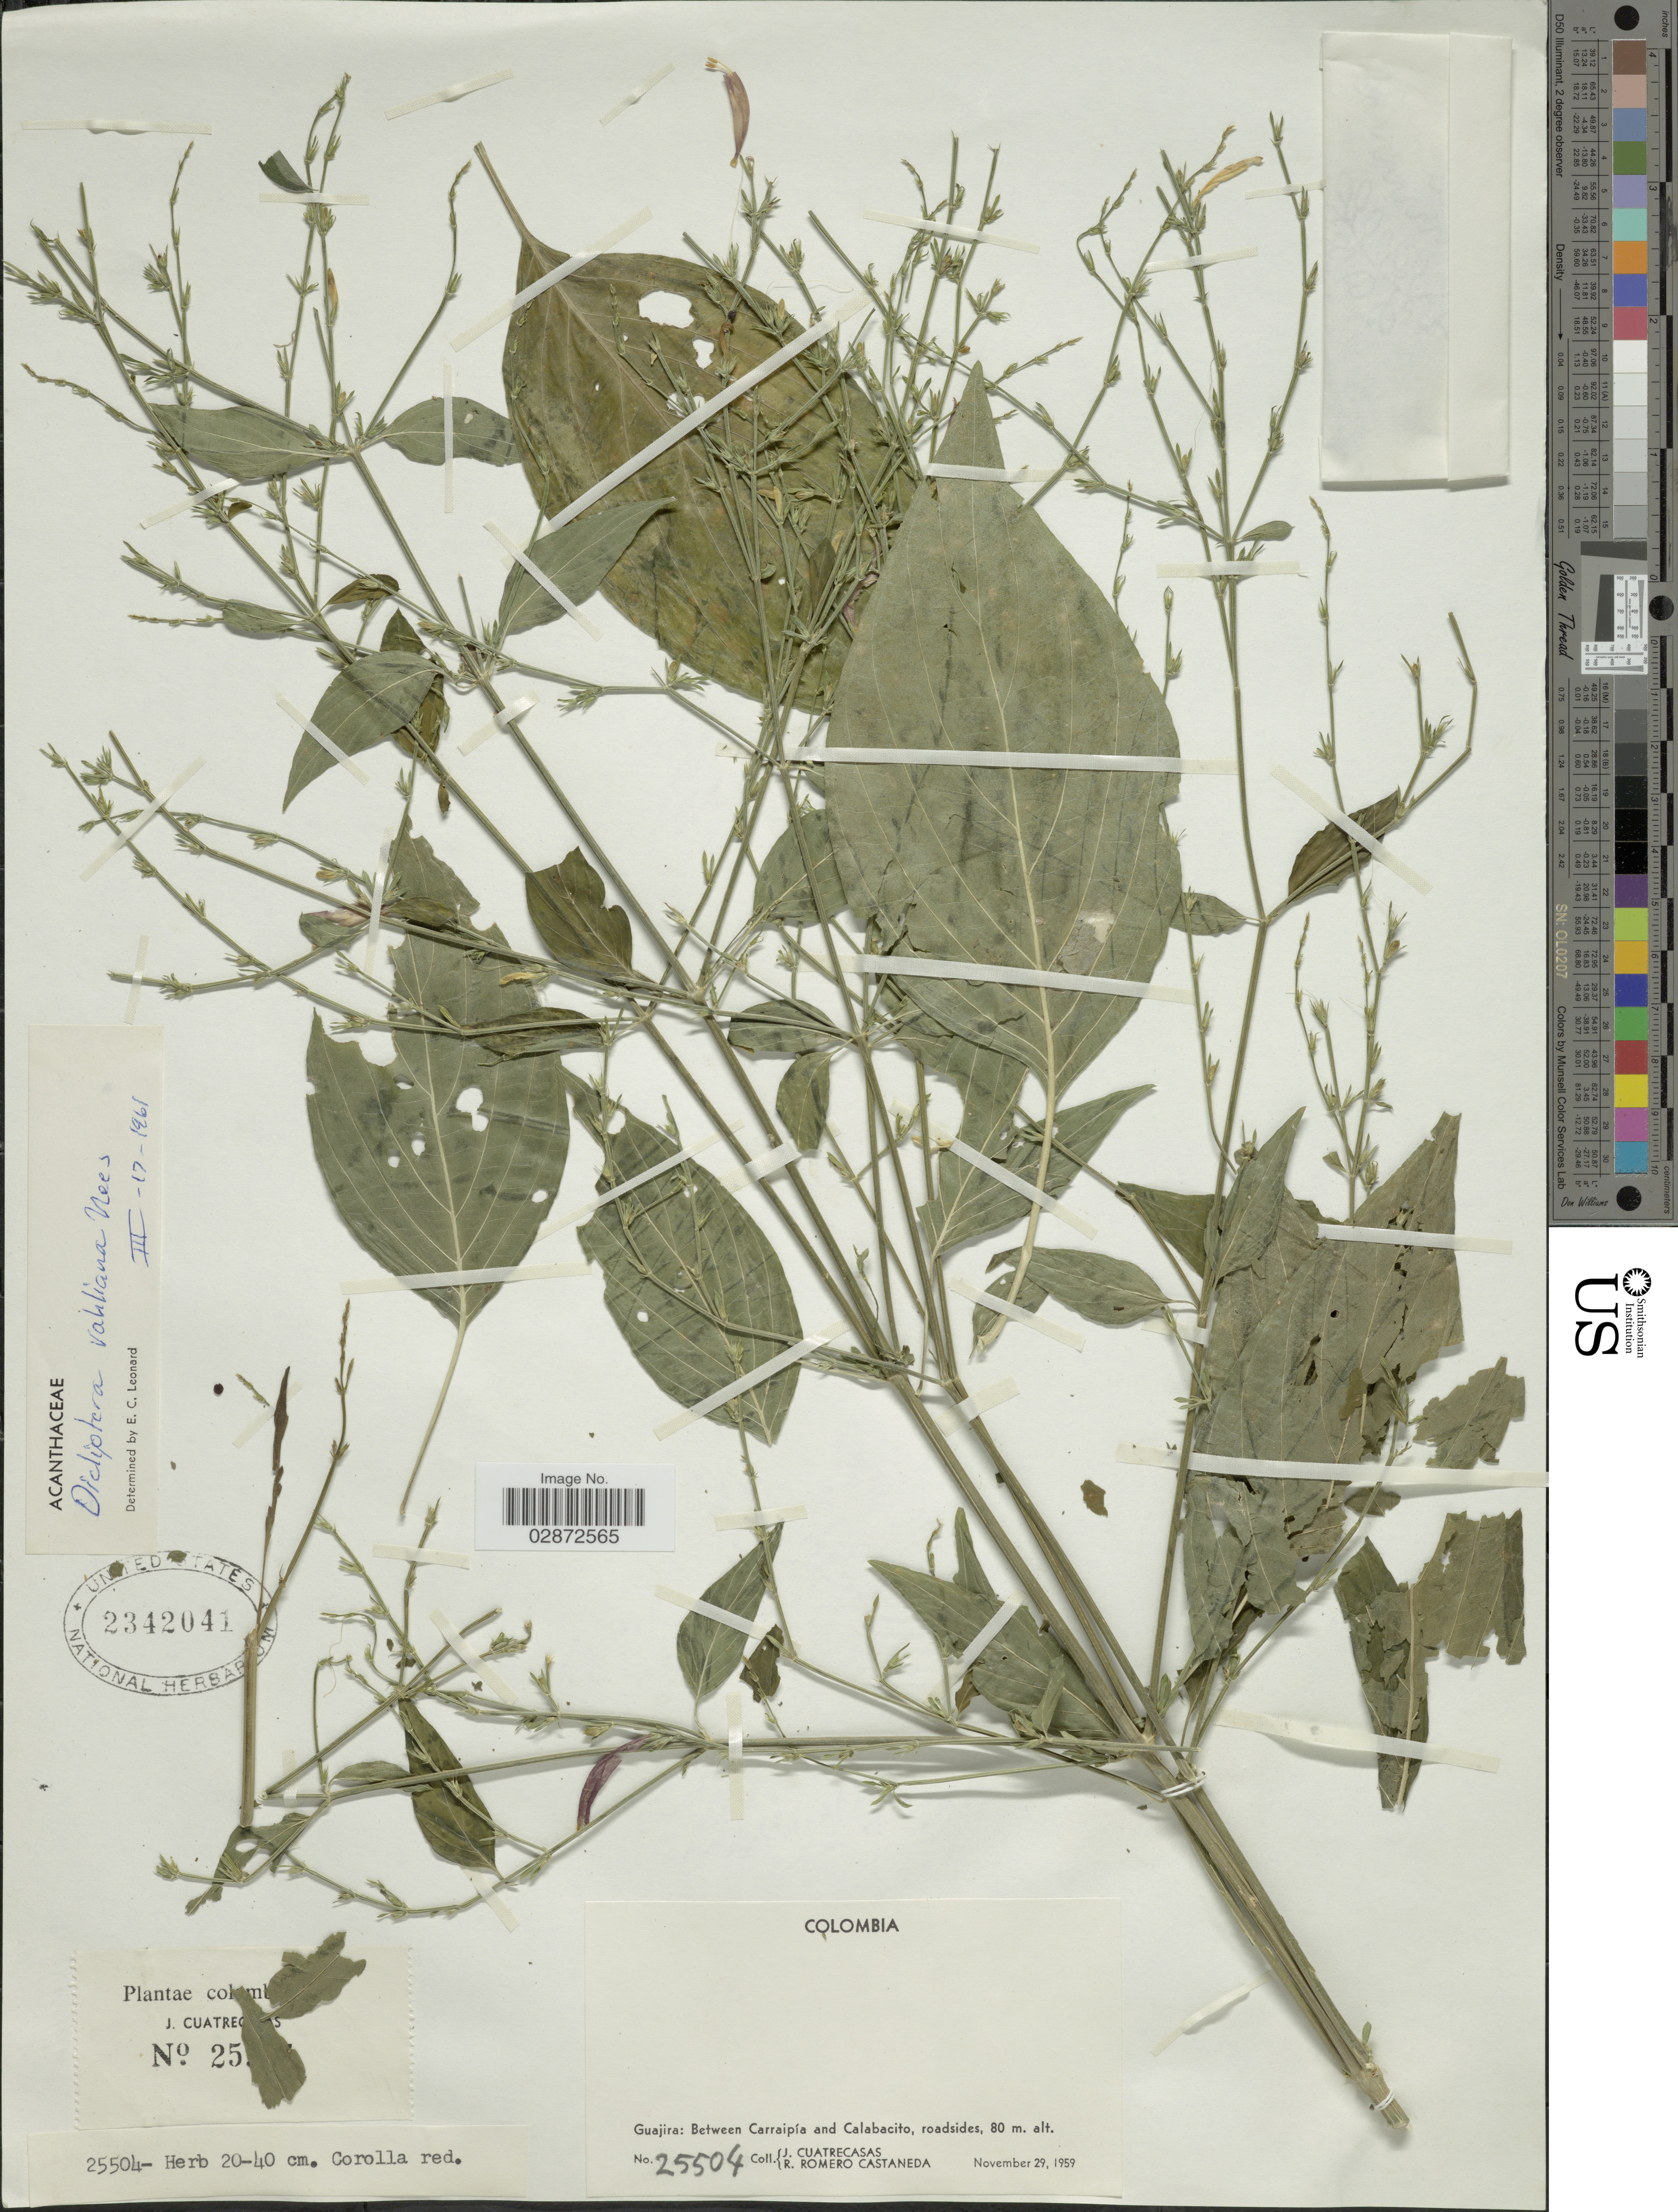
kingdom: Plantae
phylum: Tracheophyta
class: Magnoliopsida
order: Lamiales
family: Acanthaceae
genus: Dicliptera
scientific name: Dicliptera vahliana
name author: Nees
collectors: J. Cuatrecasas & R. Romero Castañeda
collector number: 25504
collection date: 1959-11-29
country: Colombia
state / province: La Guajira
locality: Guajira: Between Carraipía and Calabacito, roadsides.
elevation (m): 80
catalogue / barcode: US 2342041